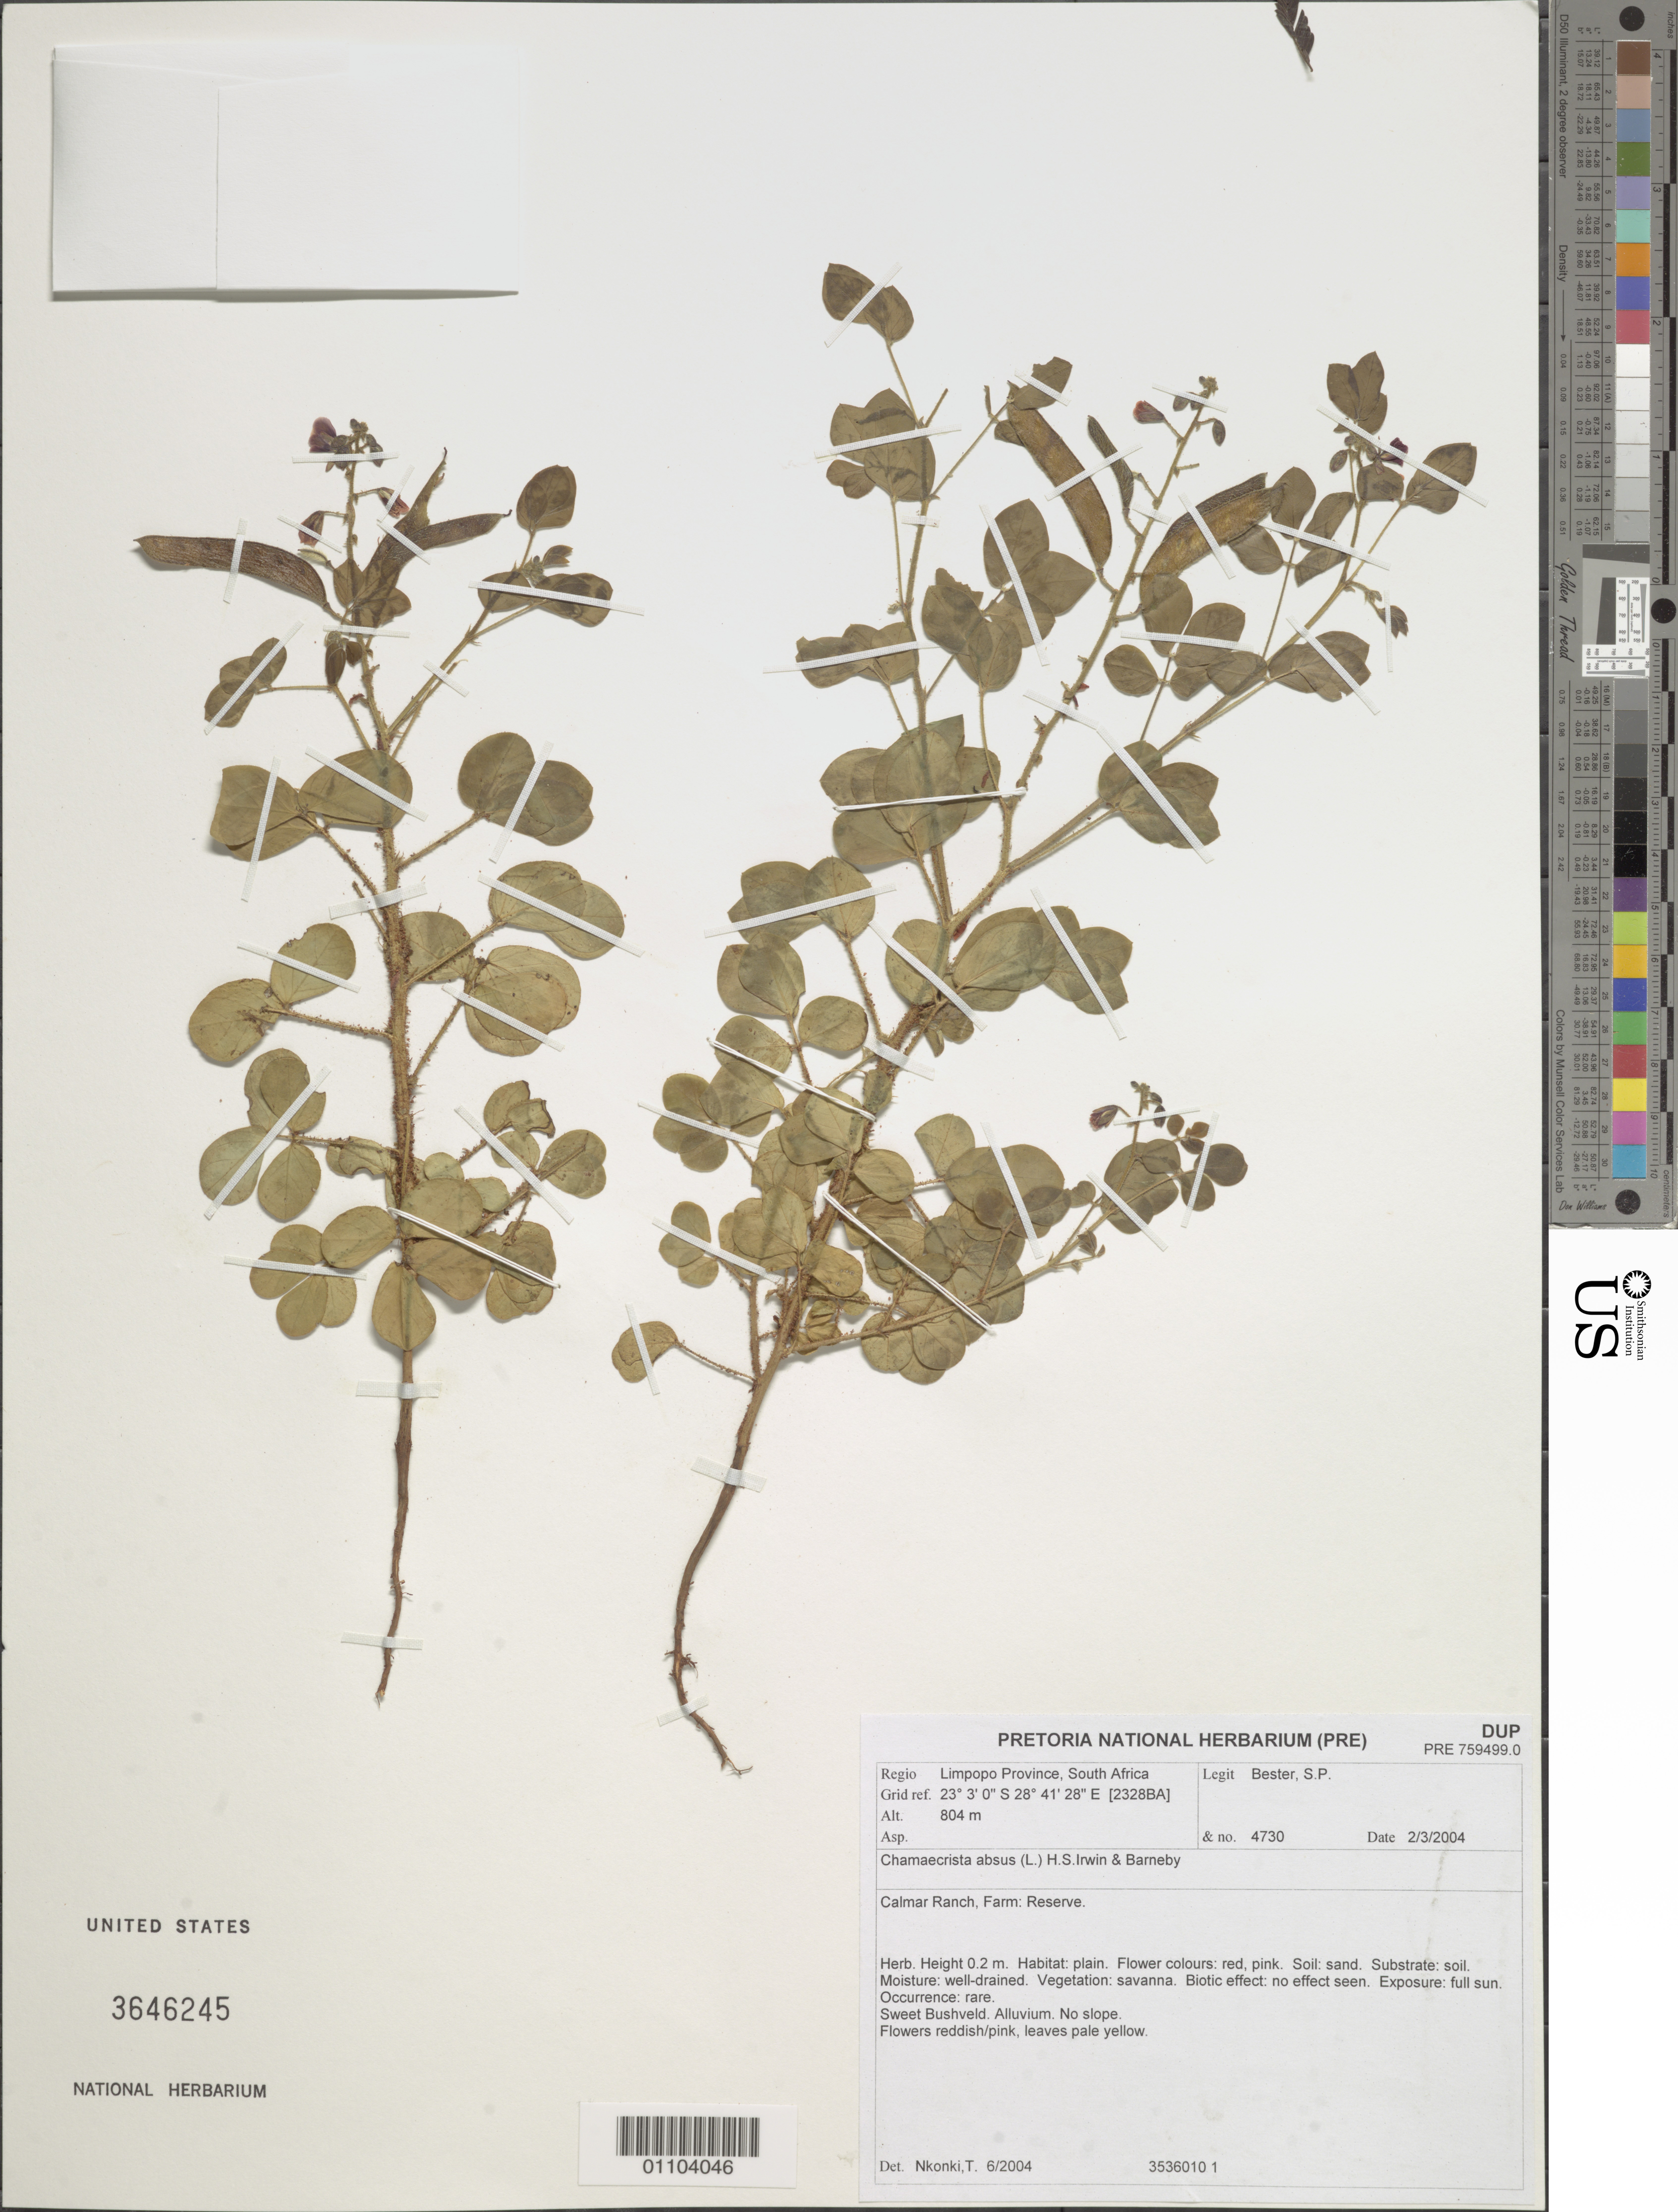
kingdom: Plantae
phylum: Tracheophyta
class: Magnoliopsida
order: Fabales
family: Fabaceae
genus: Chamaecrista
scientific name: Chamaecrista absus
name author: (L.) H.S. Irwin & Barneby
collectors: S. Bester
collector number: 4730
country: South Africa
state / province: Limpopo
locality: Calmar Ranch, Farm Reserve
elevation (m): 804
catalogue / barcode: US 3646245